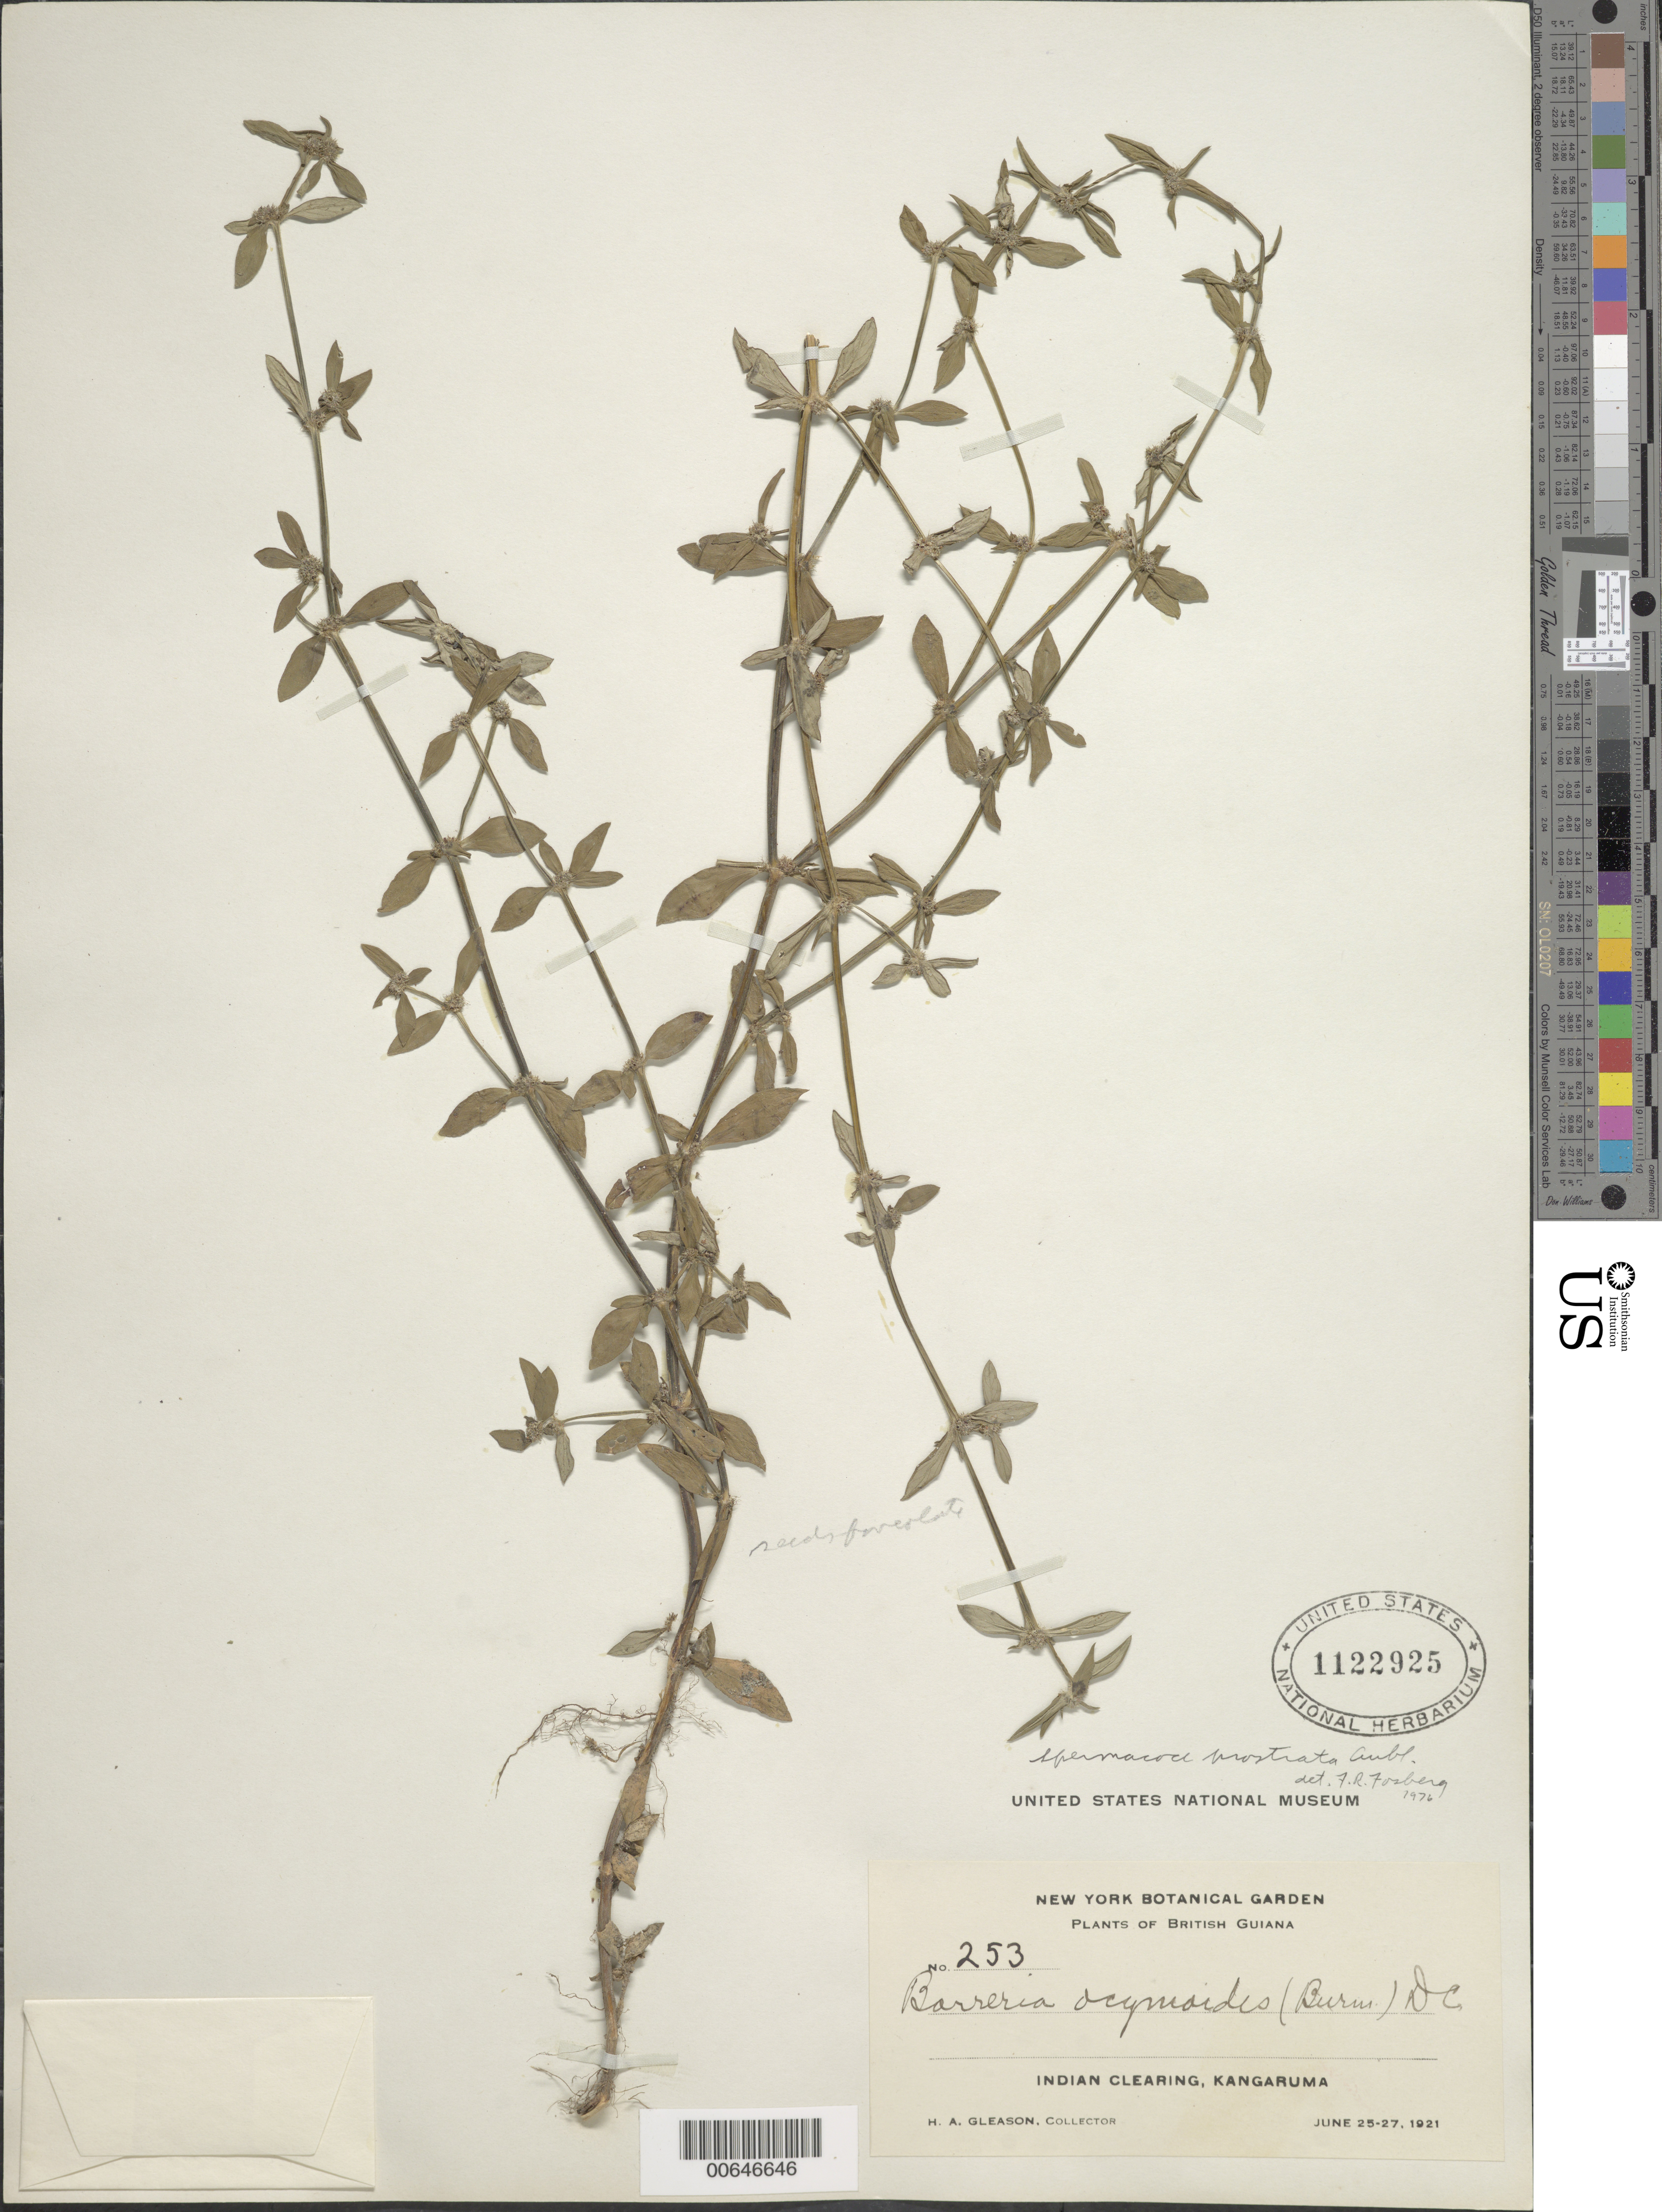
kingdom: Plantae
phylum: Tracheophyta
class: Magnoliopsida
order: Gentianales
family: Rubiaceae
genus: Borreria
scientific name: Borreria prostrata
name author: (Aubl.) Miq.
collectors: H. A. Gleason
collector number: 253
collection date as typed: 25-Jun-21 to 27-Jun-21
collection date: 1921-06-25/1921-06-27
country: Guyana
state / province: Potaro-Siparuni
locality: Kangaruma, Indian clearing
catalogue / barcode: US 1122925